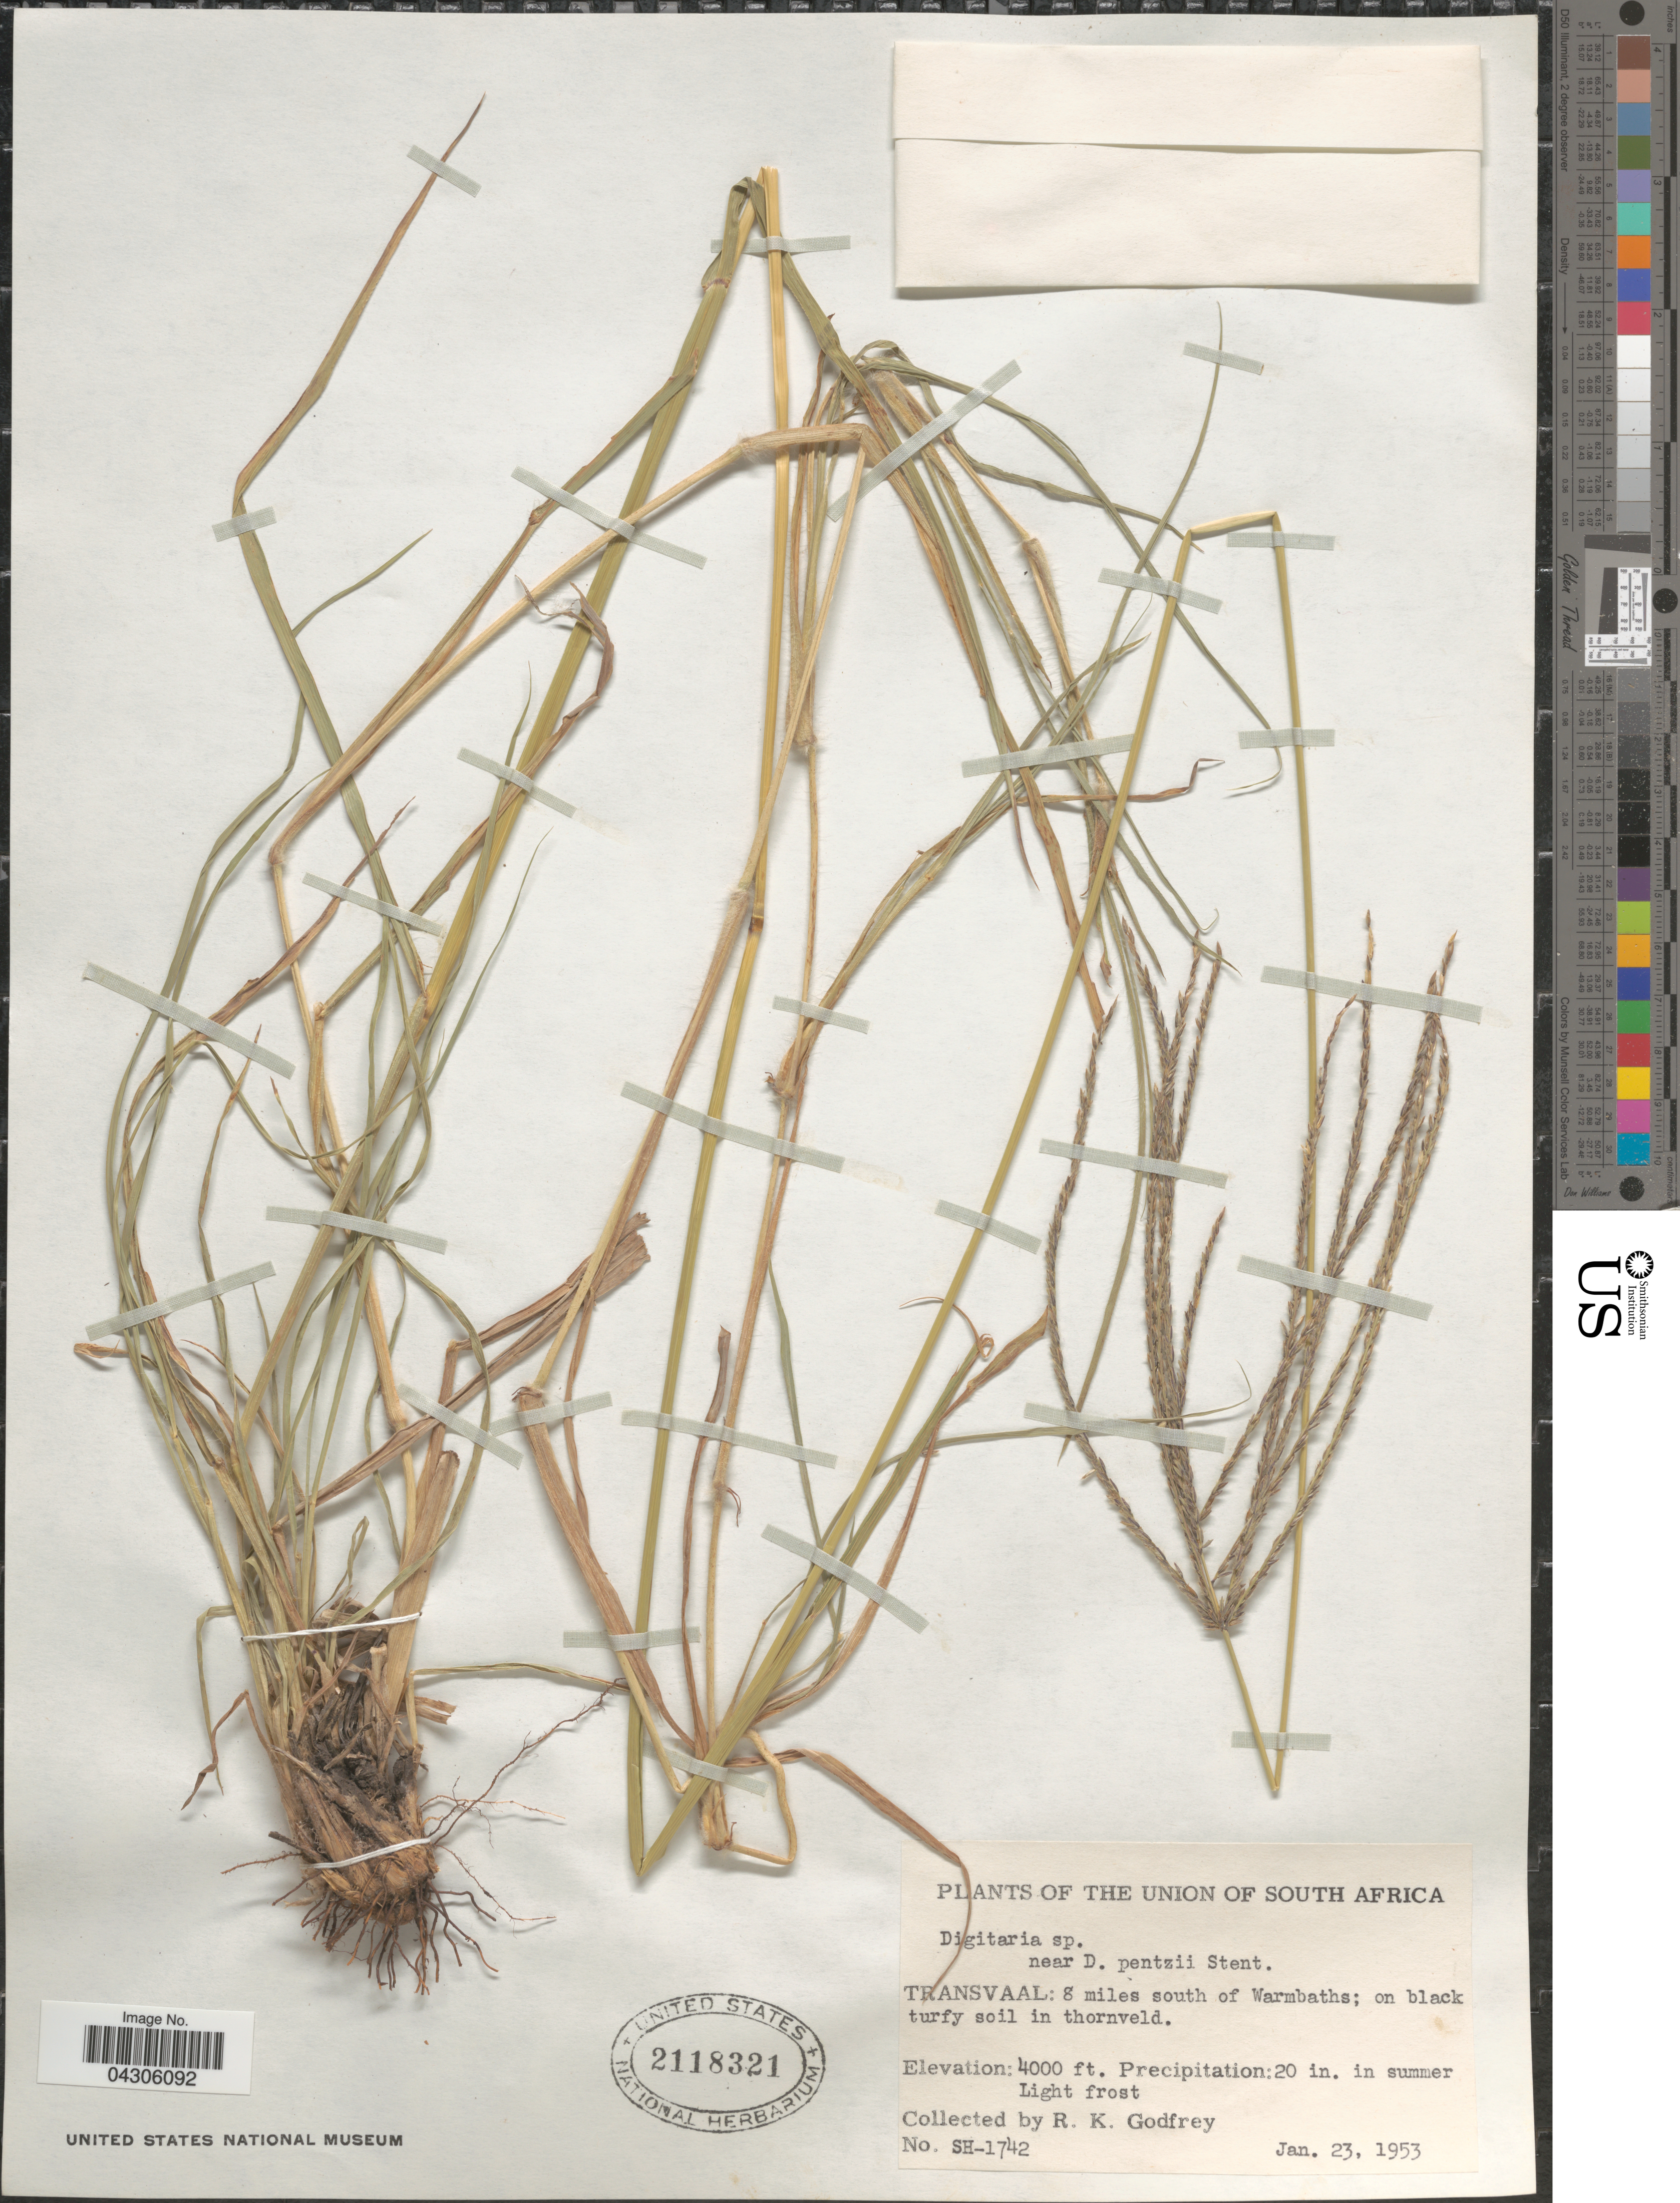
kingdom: Plantae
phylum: Tracheophyta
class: Liliopsida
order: Poales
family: Poaceae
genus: Digitaria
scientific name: Digitaria sp.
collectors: R. K. Godfrey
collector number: SH-1742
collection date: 1953-01-23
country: South Africa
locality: Union of South Africa. Transvaal: 8 miles south of Warmbaths; on black turfy soil in thornveld.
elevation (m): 1219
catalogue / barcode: US 2118321